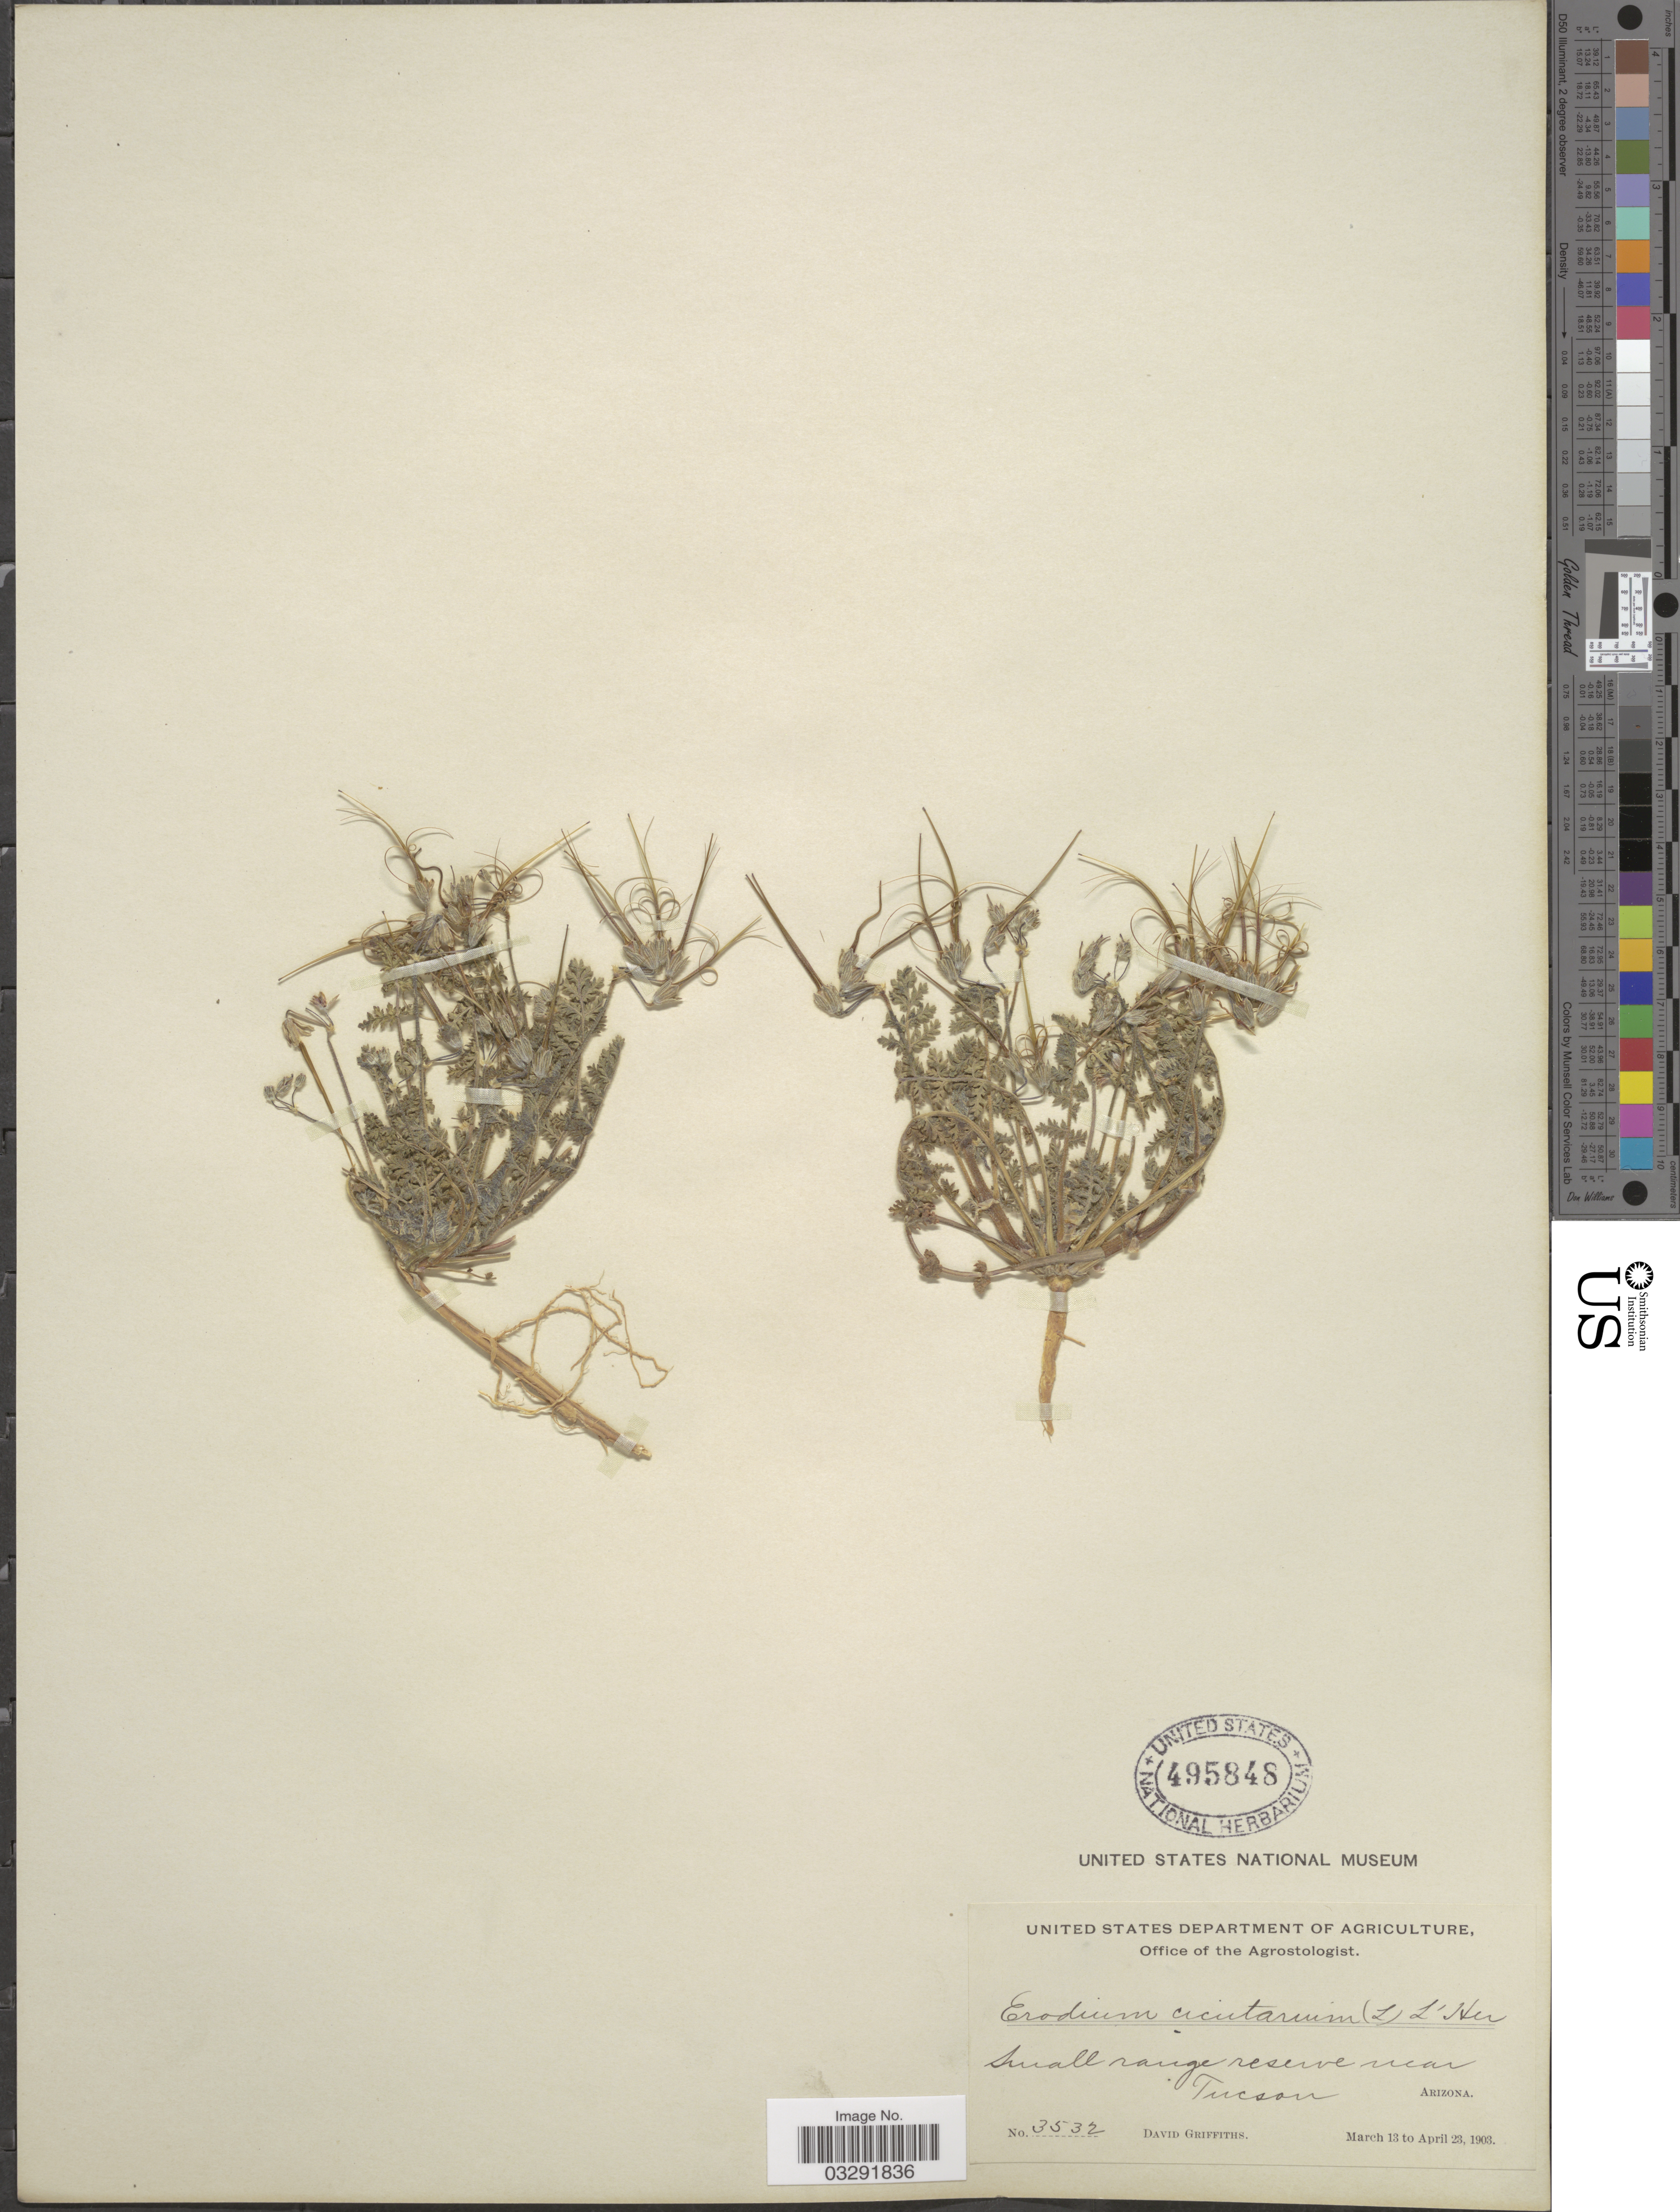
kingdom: Plantae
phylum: Tracheophyta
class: Magnoliopsida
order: Geraniales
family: Geraniaceae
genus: Erodium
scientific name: Erodium cicutarium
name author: (L.) L'Hér.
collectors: D. Griffiths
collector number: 3532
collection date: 1903-03-13/1903-04-23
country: United States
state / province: Arizona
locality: Small range reserve near Tucson.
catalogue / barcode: US 495848